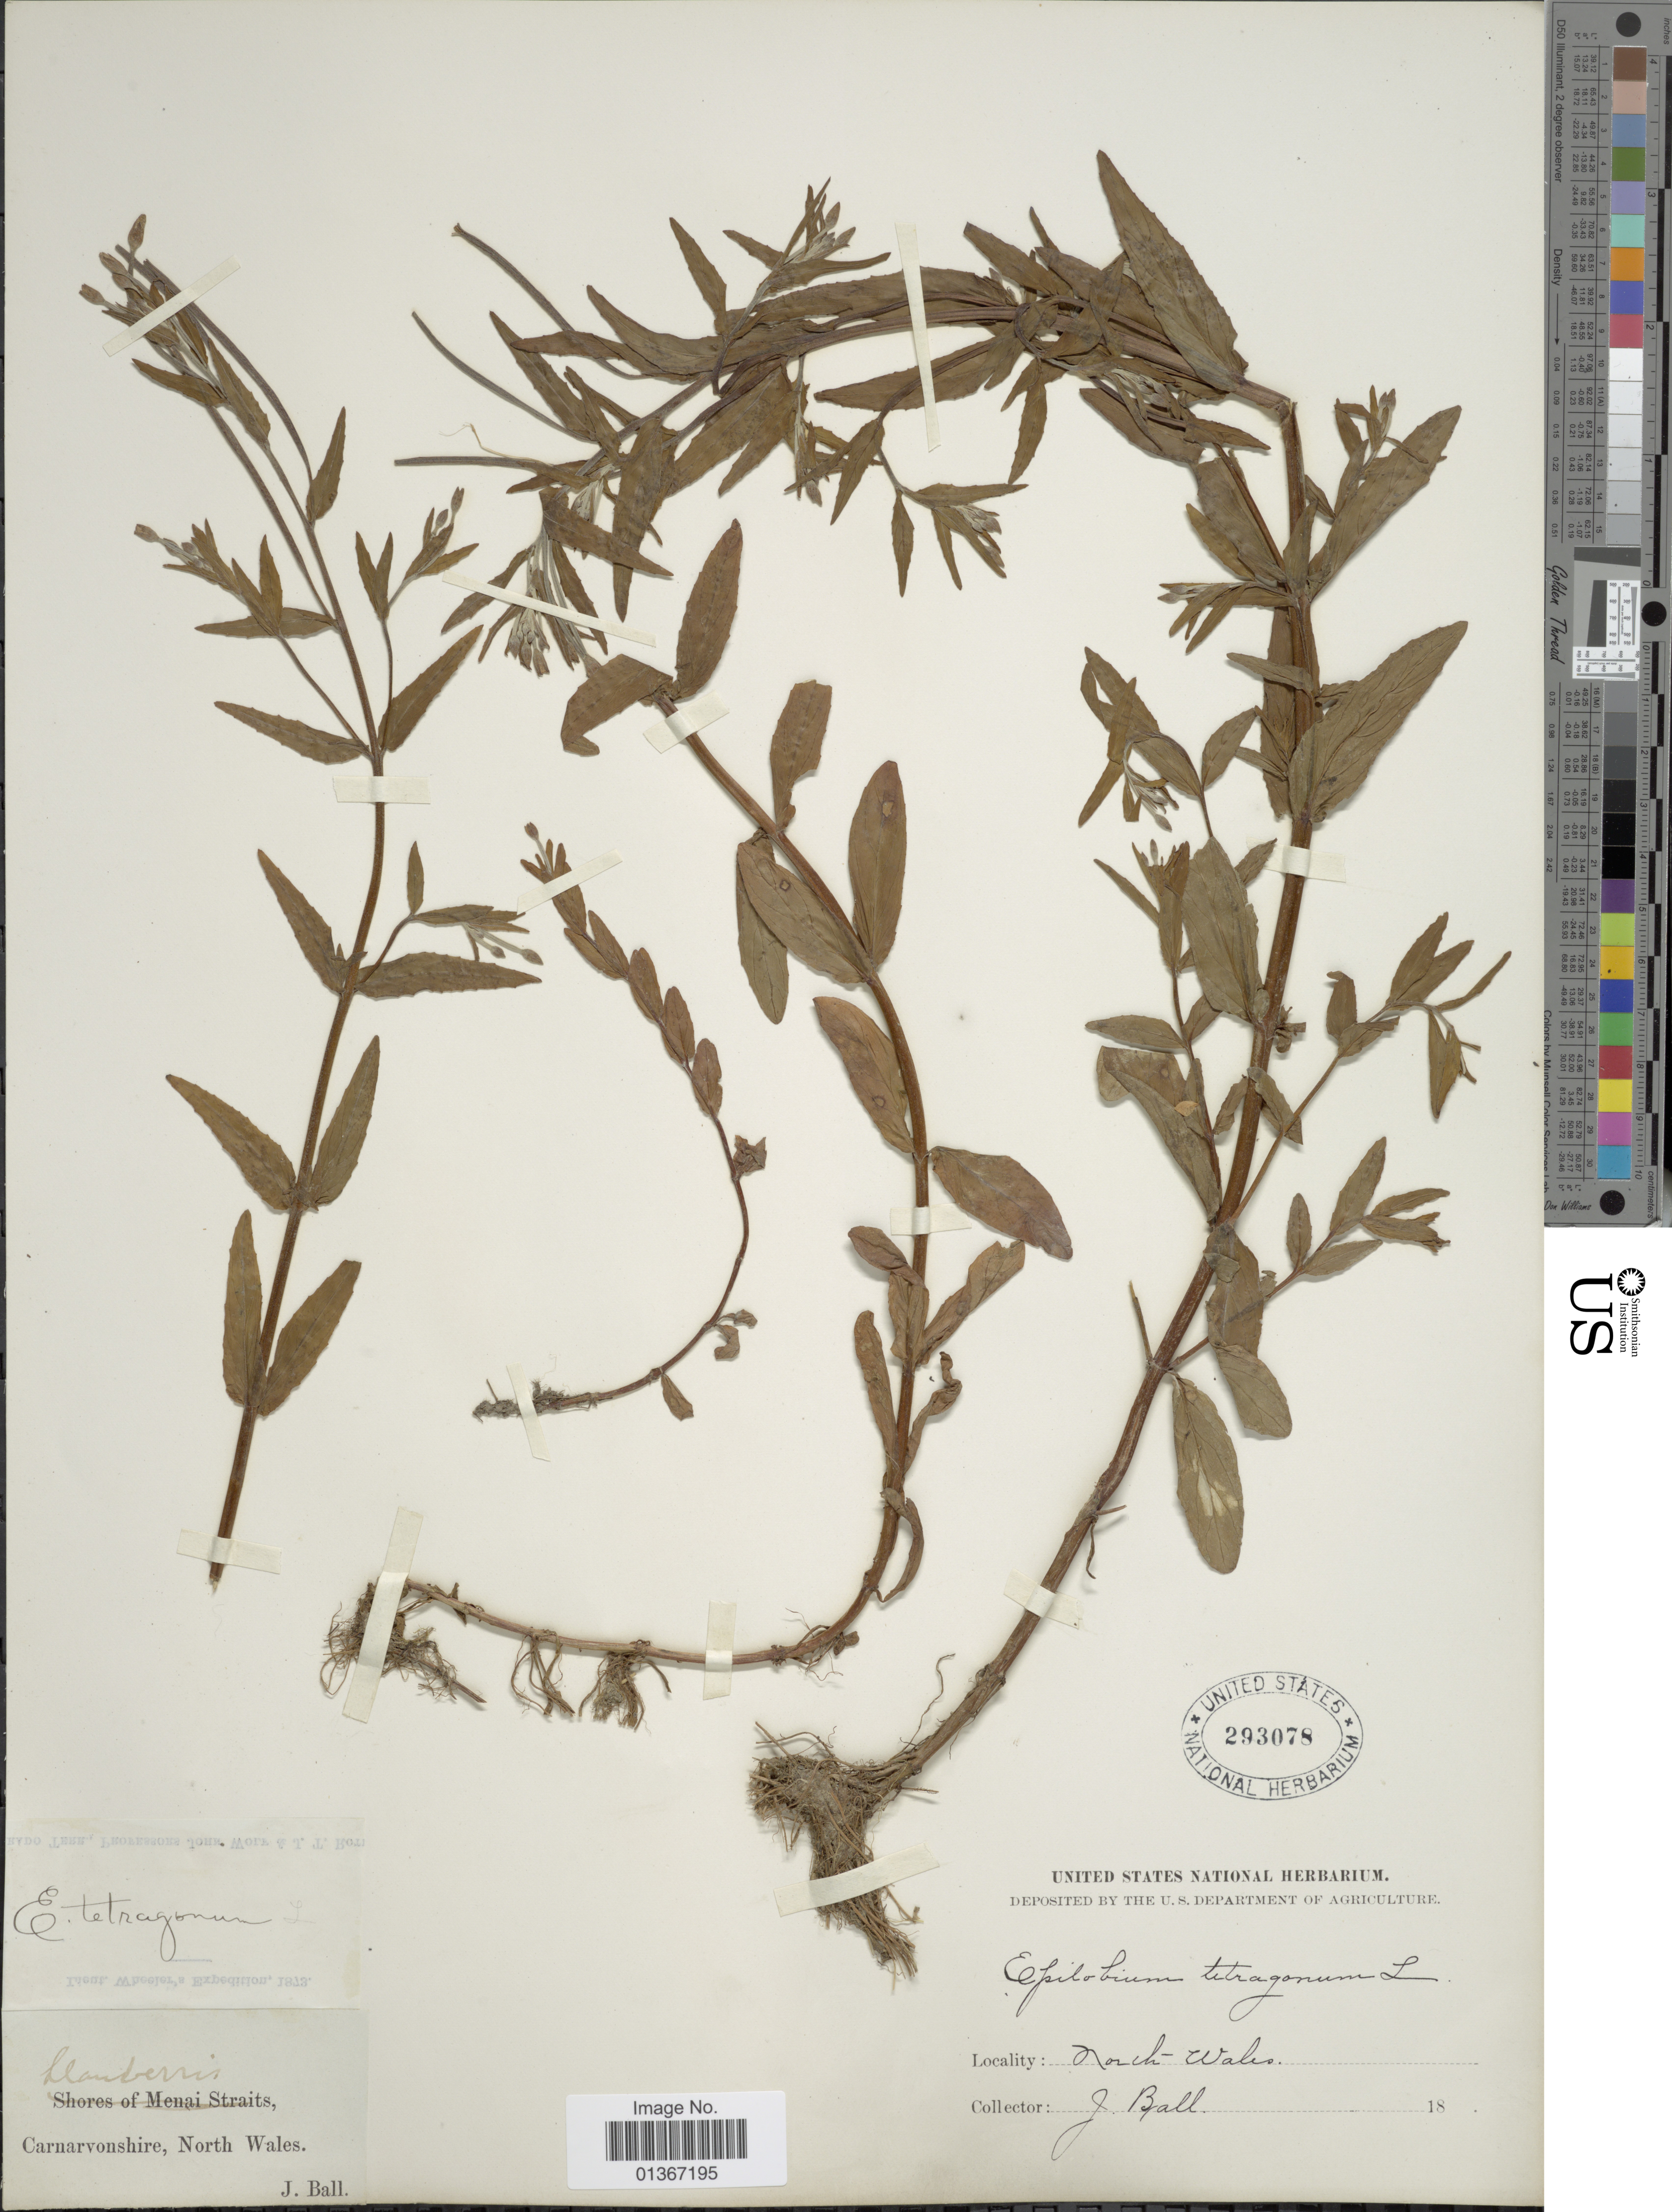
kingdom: Plantae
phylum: Tracheophyta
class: Magnoliopsida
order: Myrtales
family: Onagraceae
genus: Epilobium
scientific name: Epilobium tetragonum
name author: L.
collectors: J. Ball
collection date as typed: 18_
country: United Kingdom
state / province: Wales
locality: Llanberris, Carnarvonshire, North Wales.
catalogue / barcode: US 293078